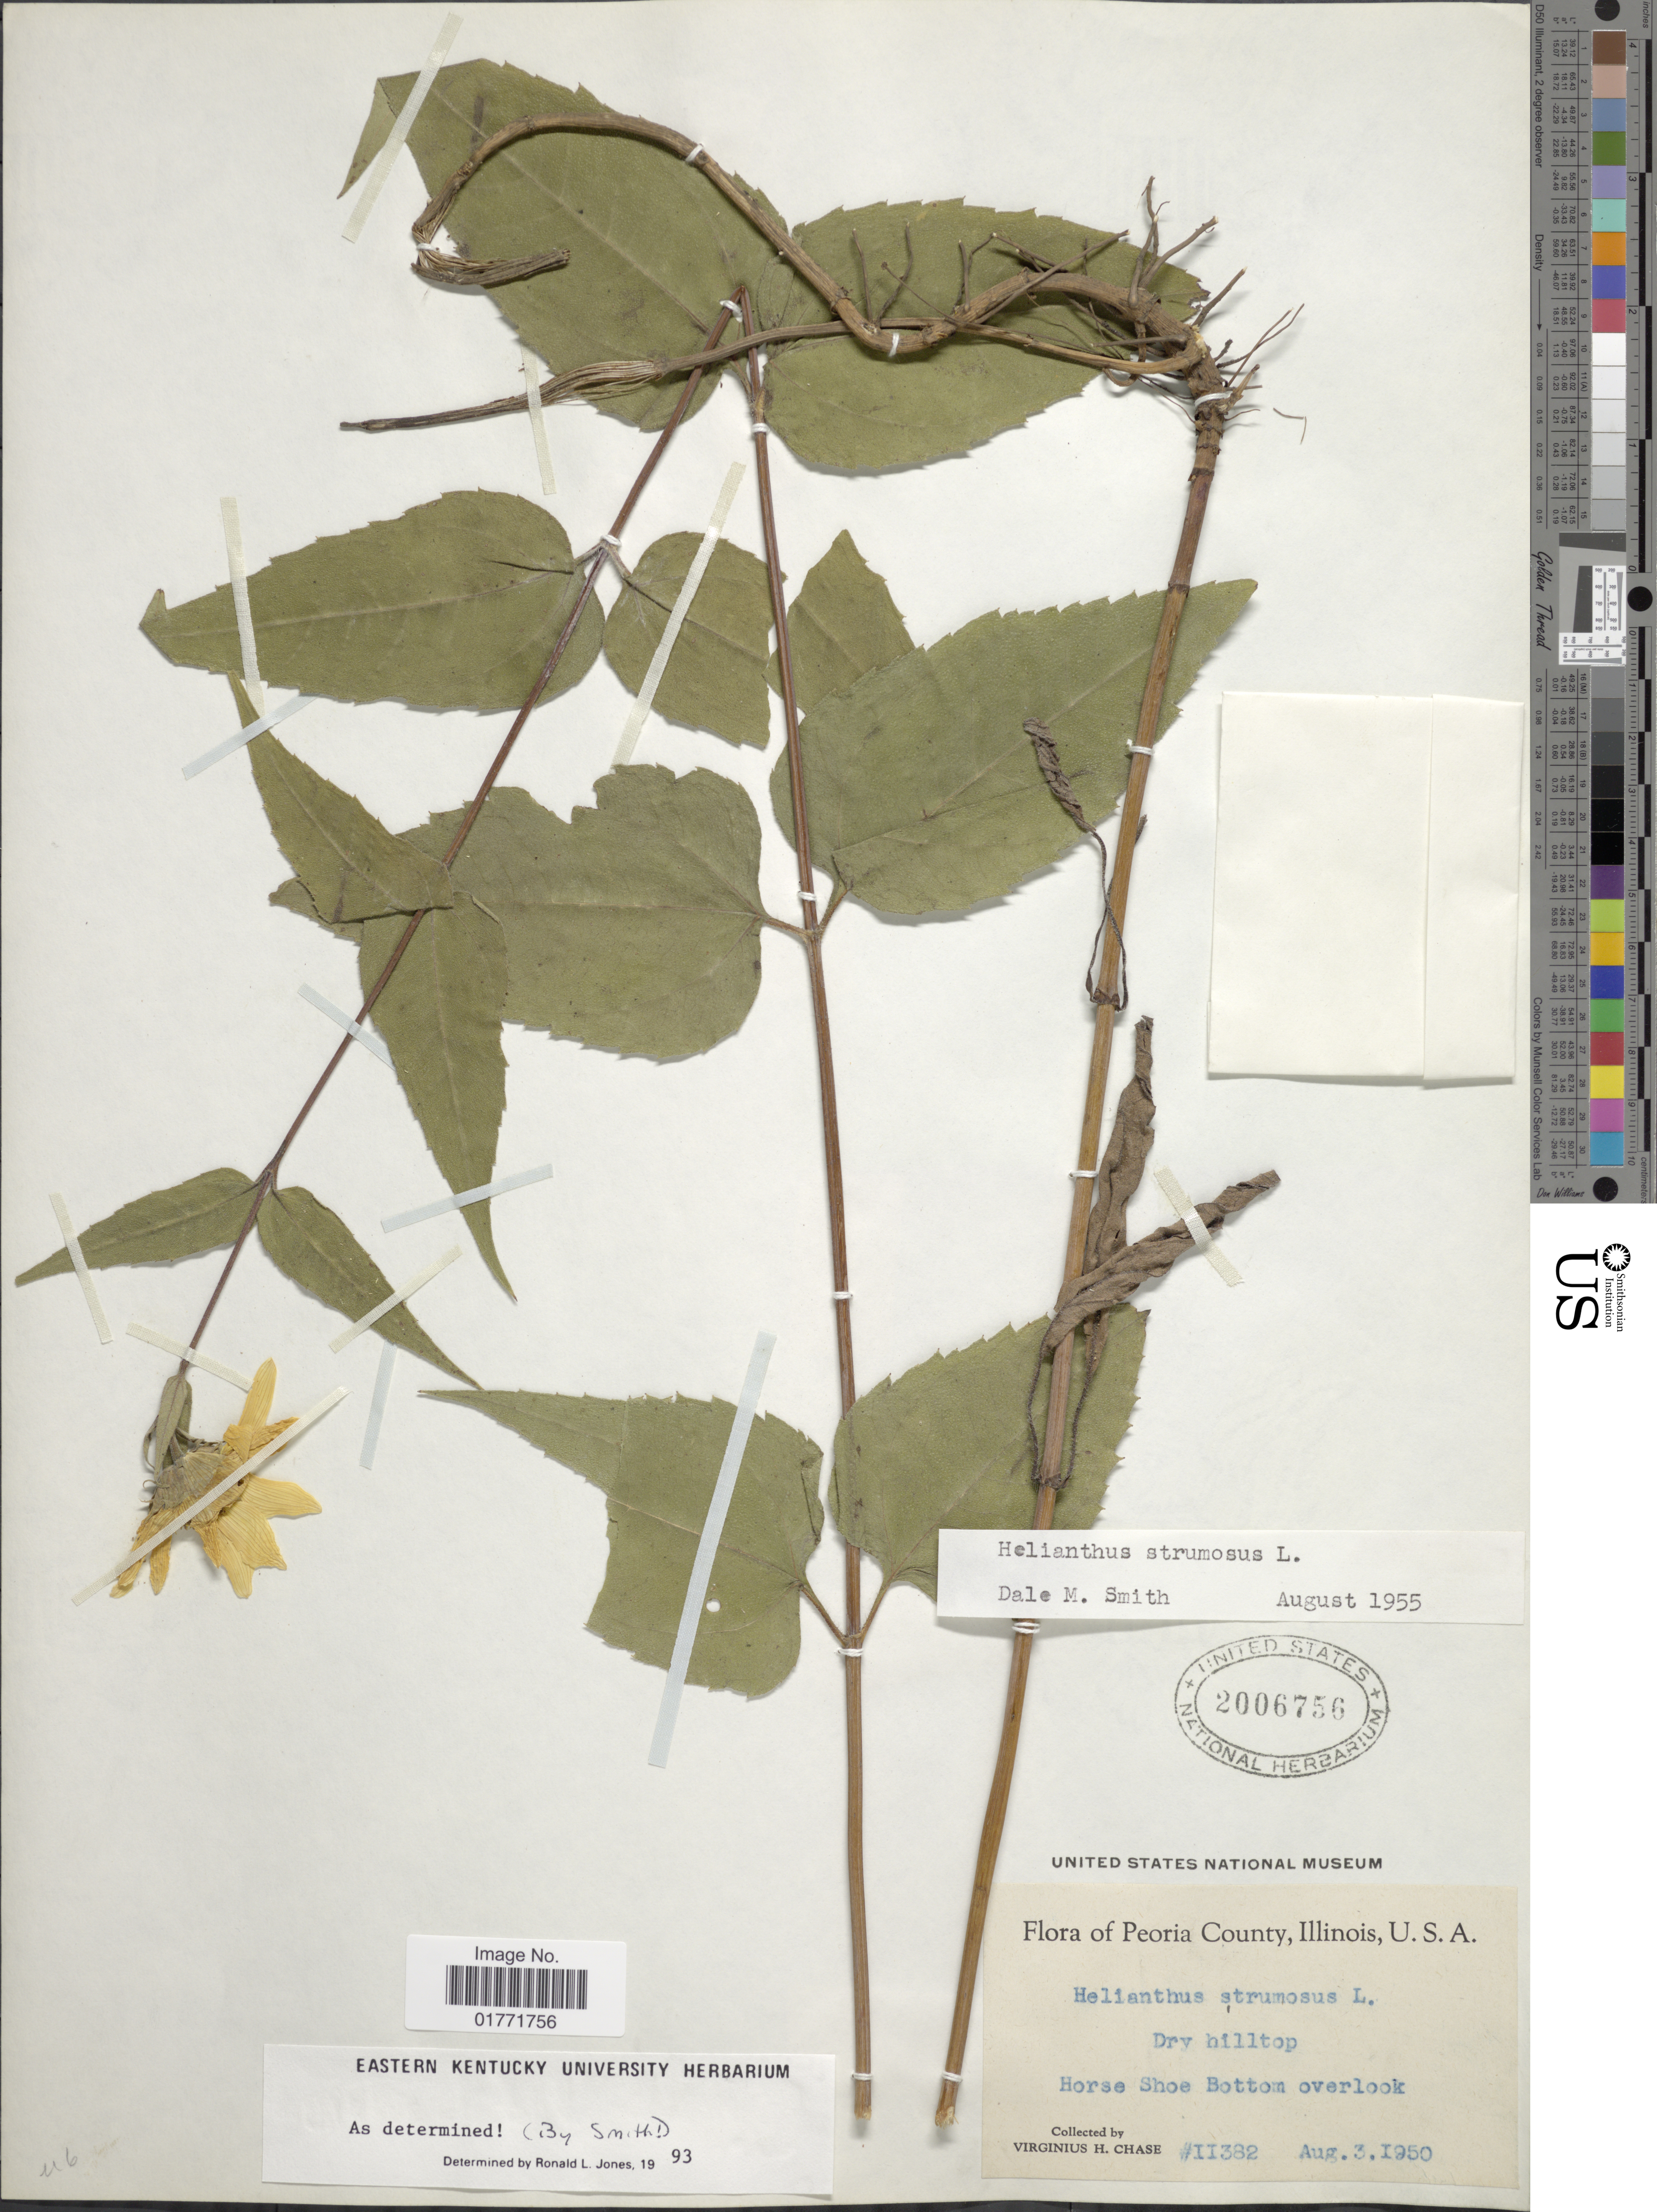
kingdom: Plantae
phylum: Tracheophyta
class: Magnoliopsida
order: Asterales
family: Asteraceae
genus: Helianthus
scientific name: Helianthus strumosus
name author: L.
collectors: V. H. Chase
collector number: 11382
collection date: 1950-08-03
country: United States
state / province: Illinois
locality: Peoria County, Illinois, U.S.A. Horse Shoe Bottom overlook.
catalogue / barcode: US 2006756